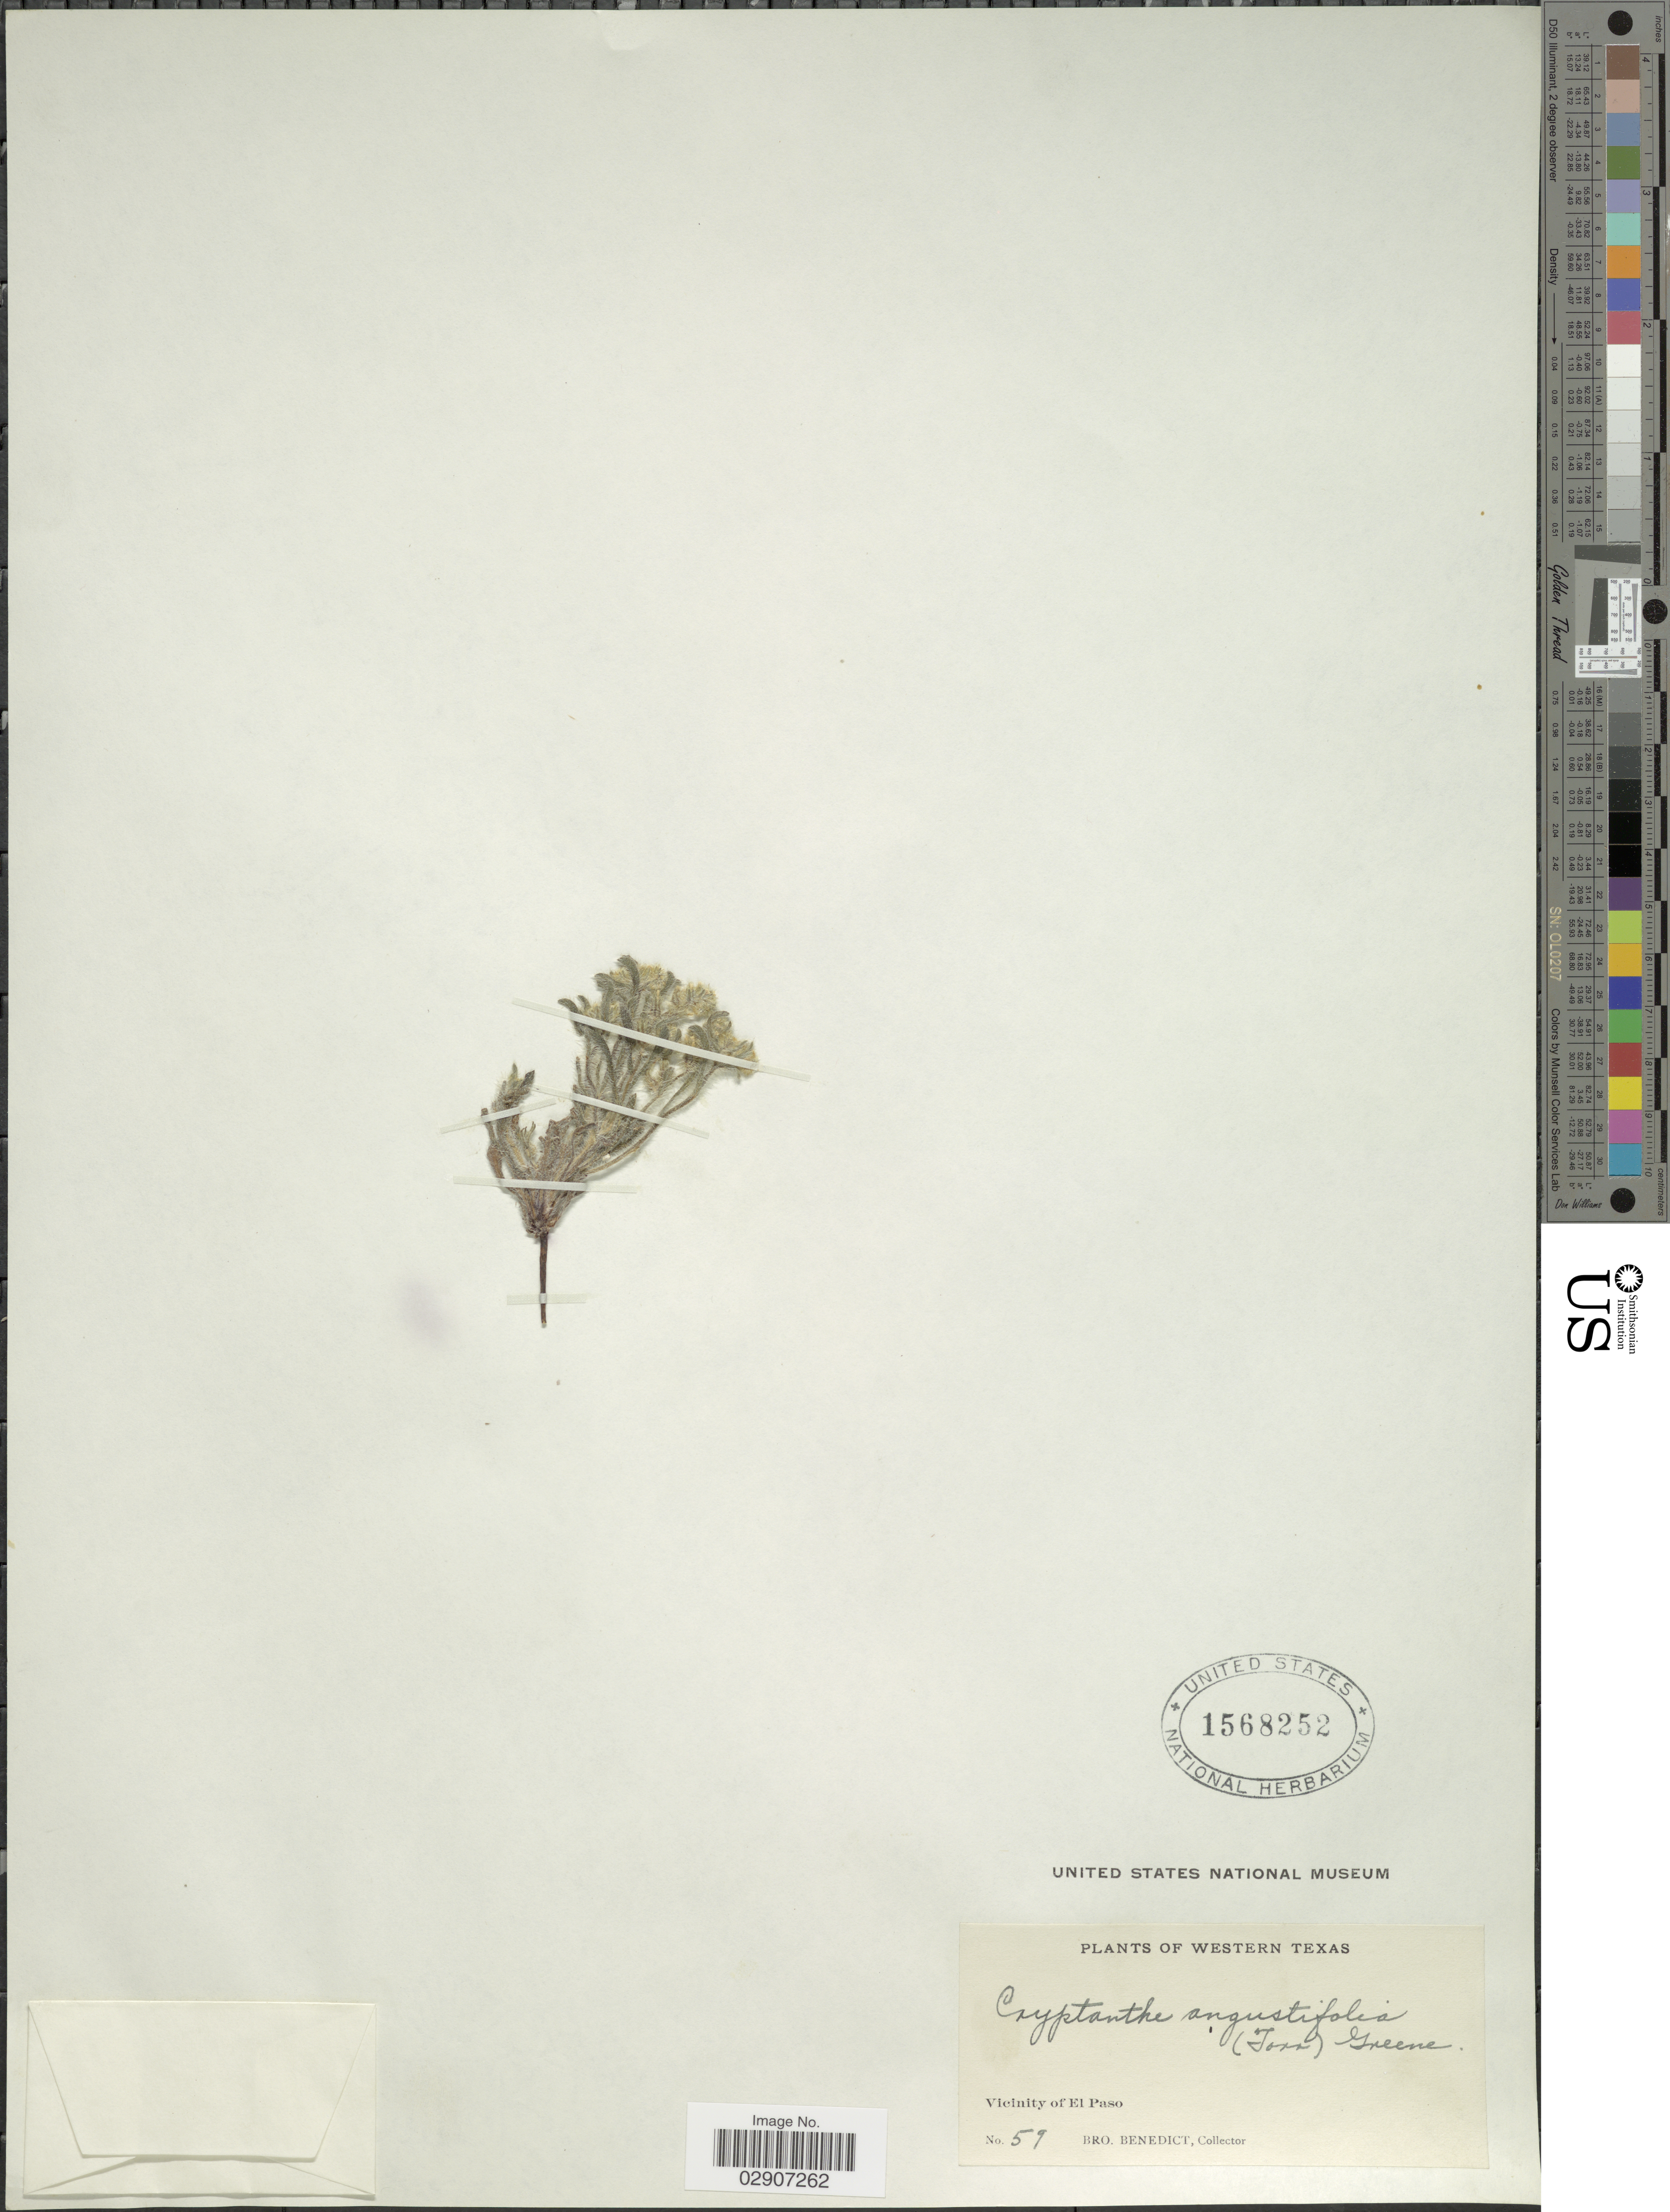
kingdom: Plantae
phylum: Tracheophyta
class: Magnoliopsida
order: Boraginales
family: Boraginaceae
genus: Cryptantha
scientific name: Cryptantha crassisepala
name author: (Torr. & A. Gray) Greene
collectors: Bro. Benedict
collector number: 59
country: United States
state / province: Texas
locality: Western Texas, Vicinity of El Paso.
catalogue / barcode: US 1568252